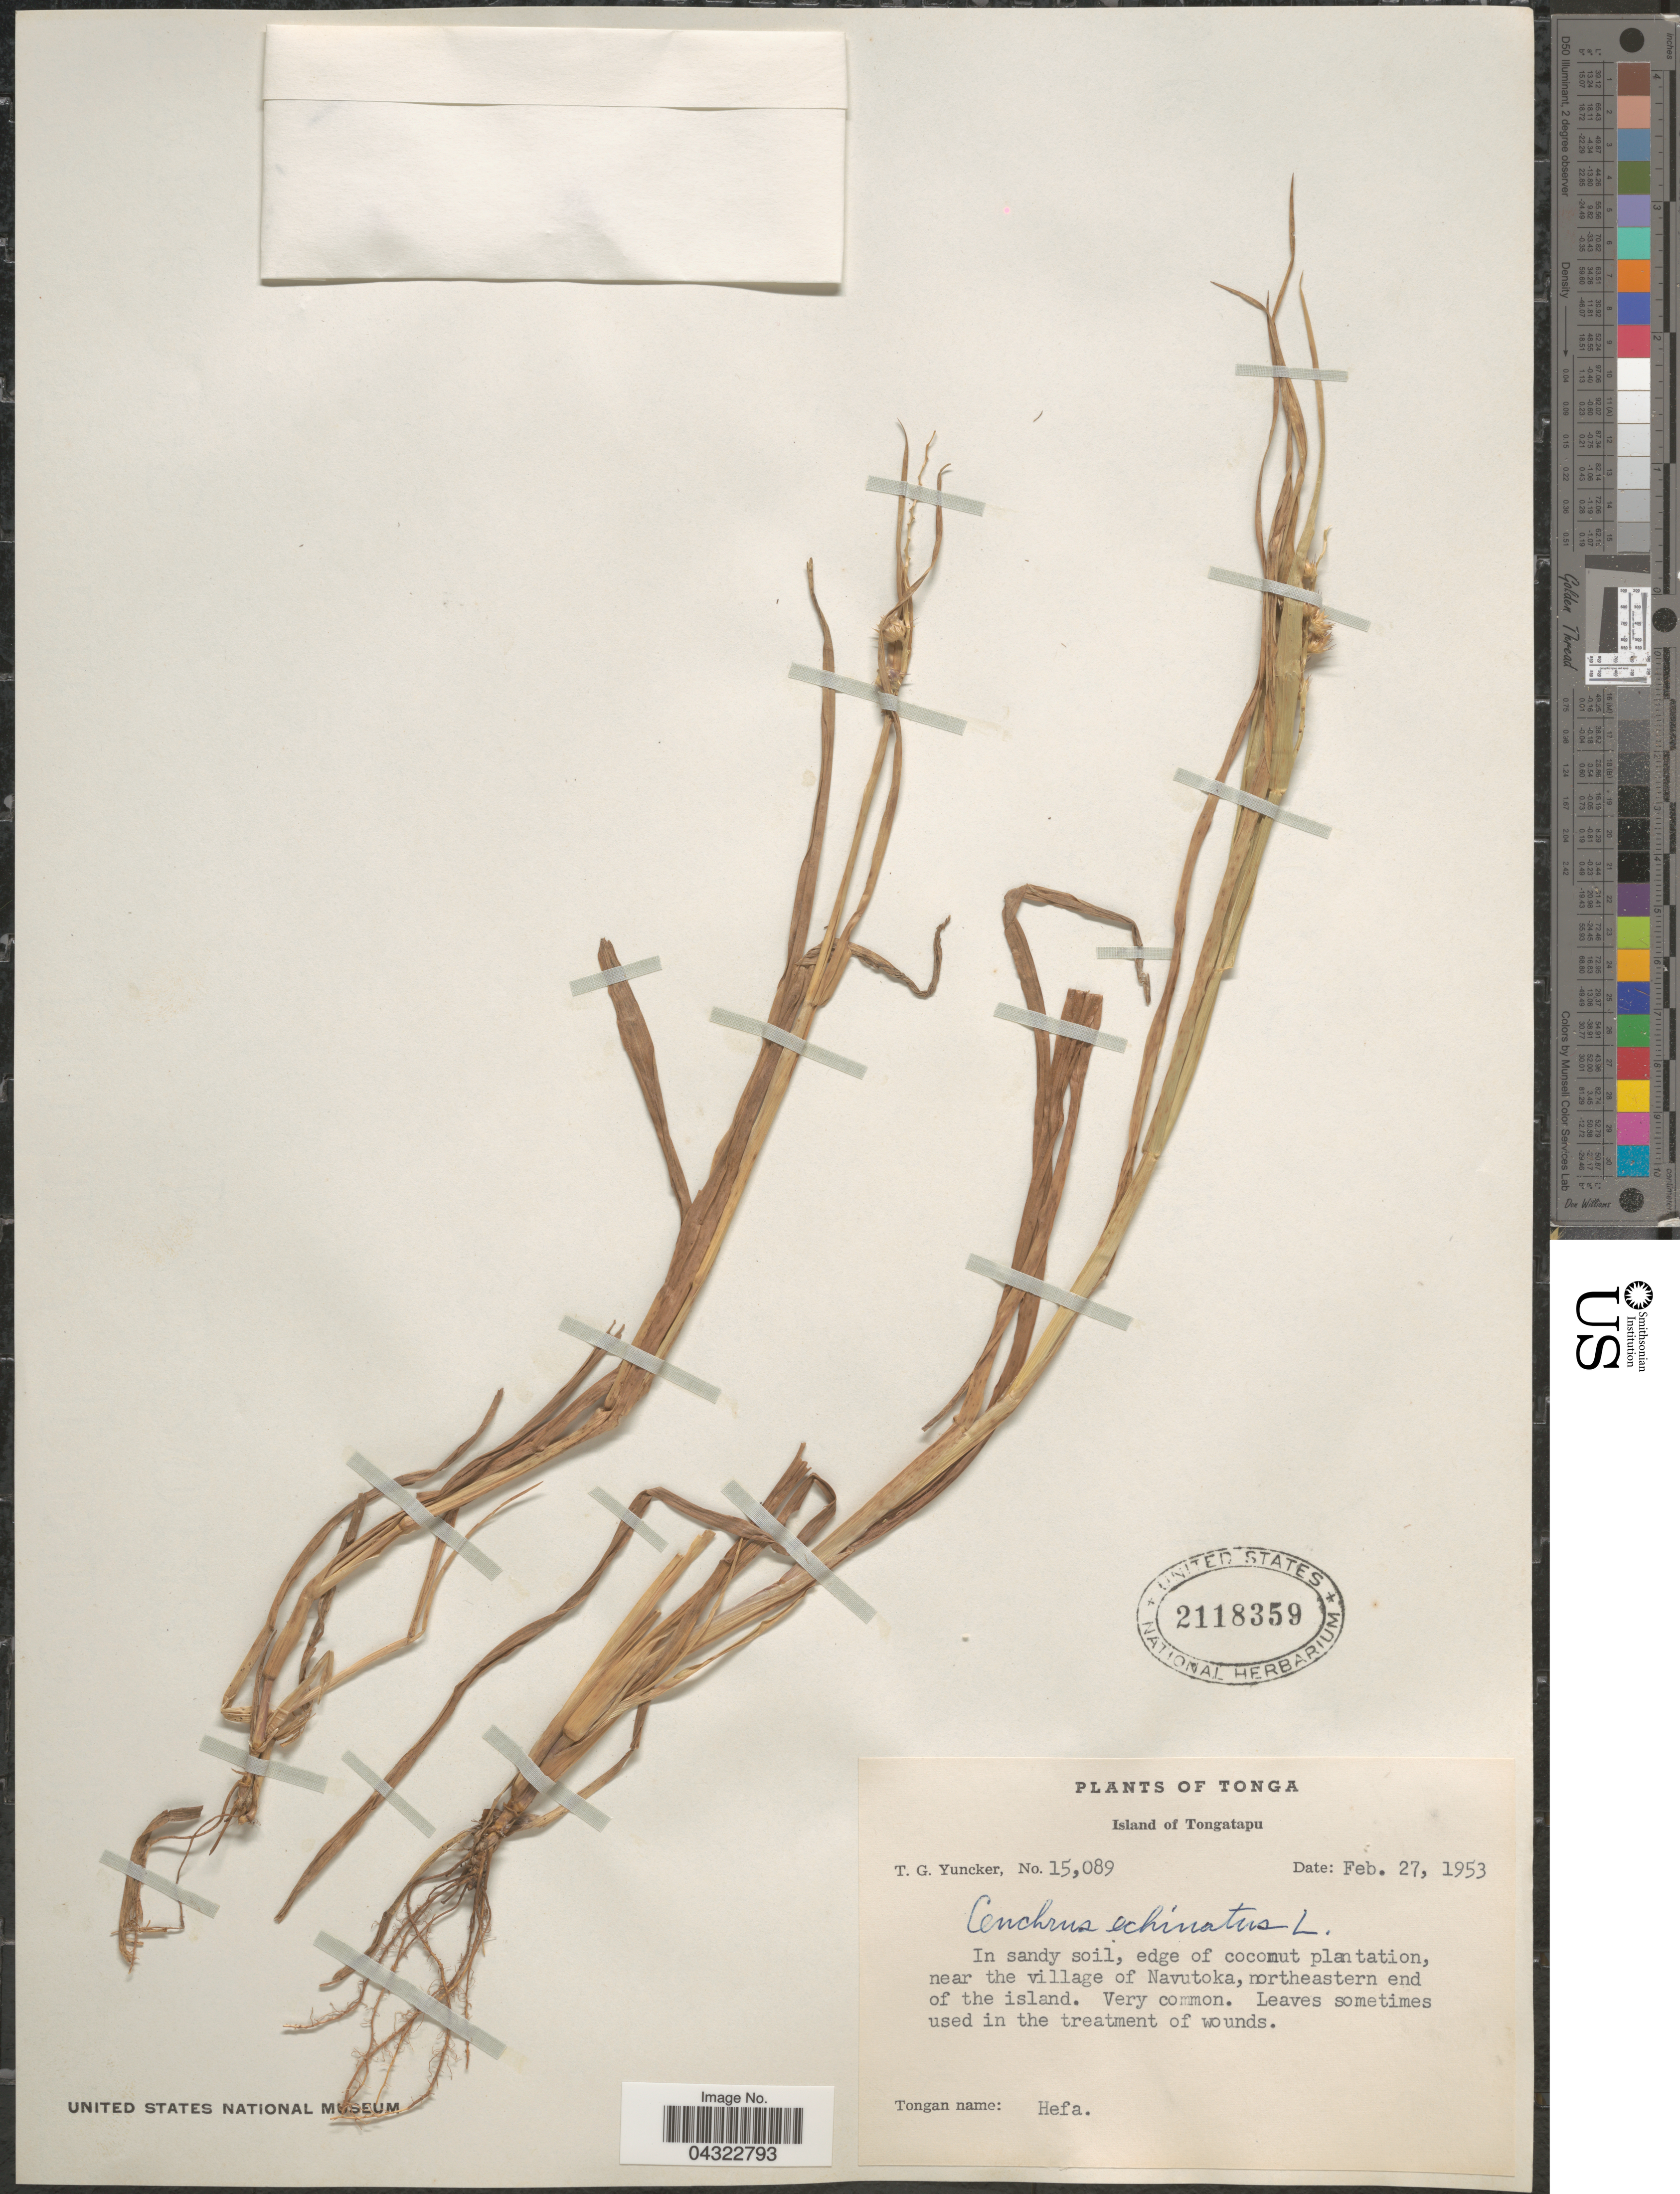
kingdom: Plantae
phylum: Tracheophyta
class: Liliopsida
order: Poales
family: Poaceae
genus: Cenchrus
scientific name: Cenchrus echinatus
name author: L.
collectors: T. G. Yuncker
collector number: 15089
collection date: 1953-02-27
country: Tonga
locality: Island of Tongatapu. Near the village of Navutoka, northeastern end of the island.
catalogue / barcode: US 2118359